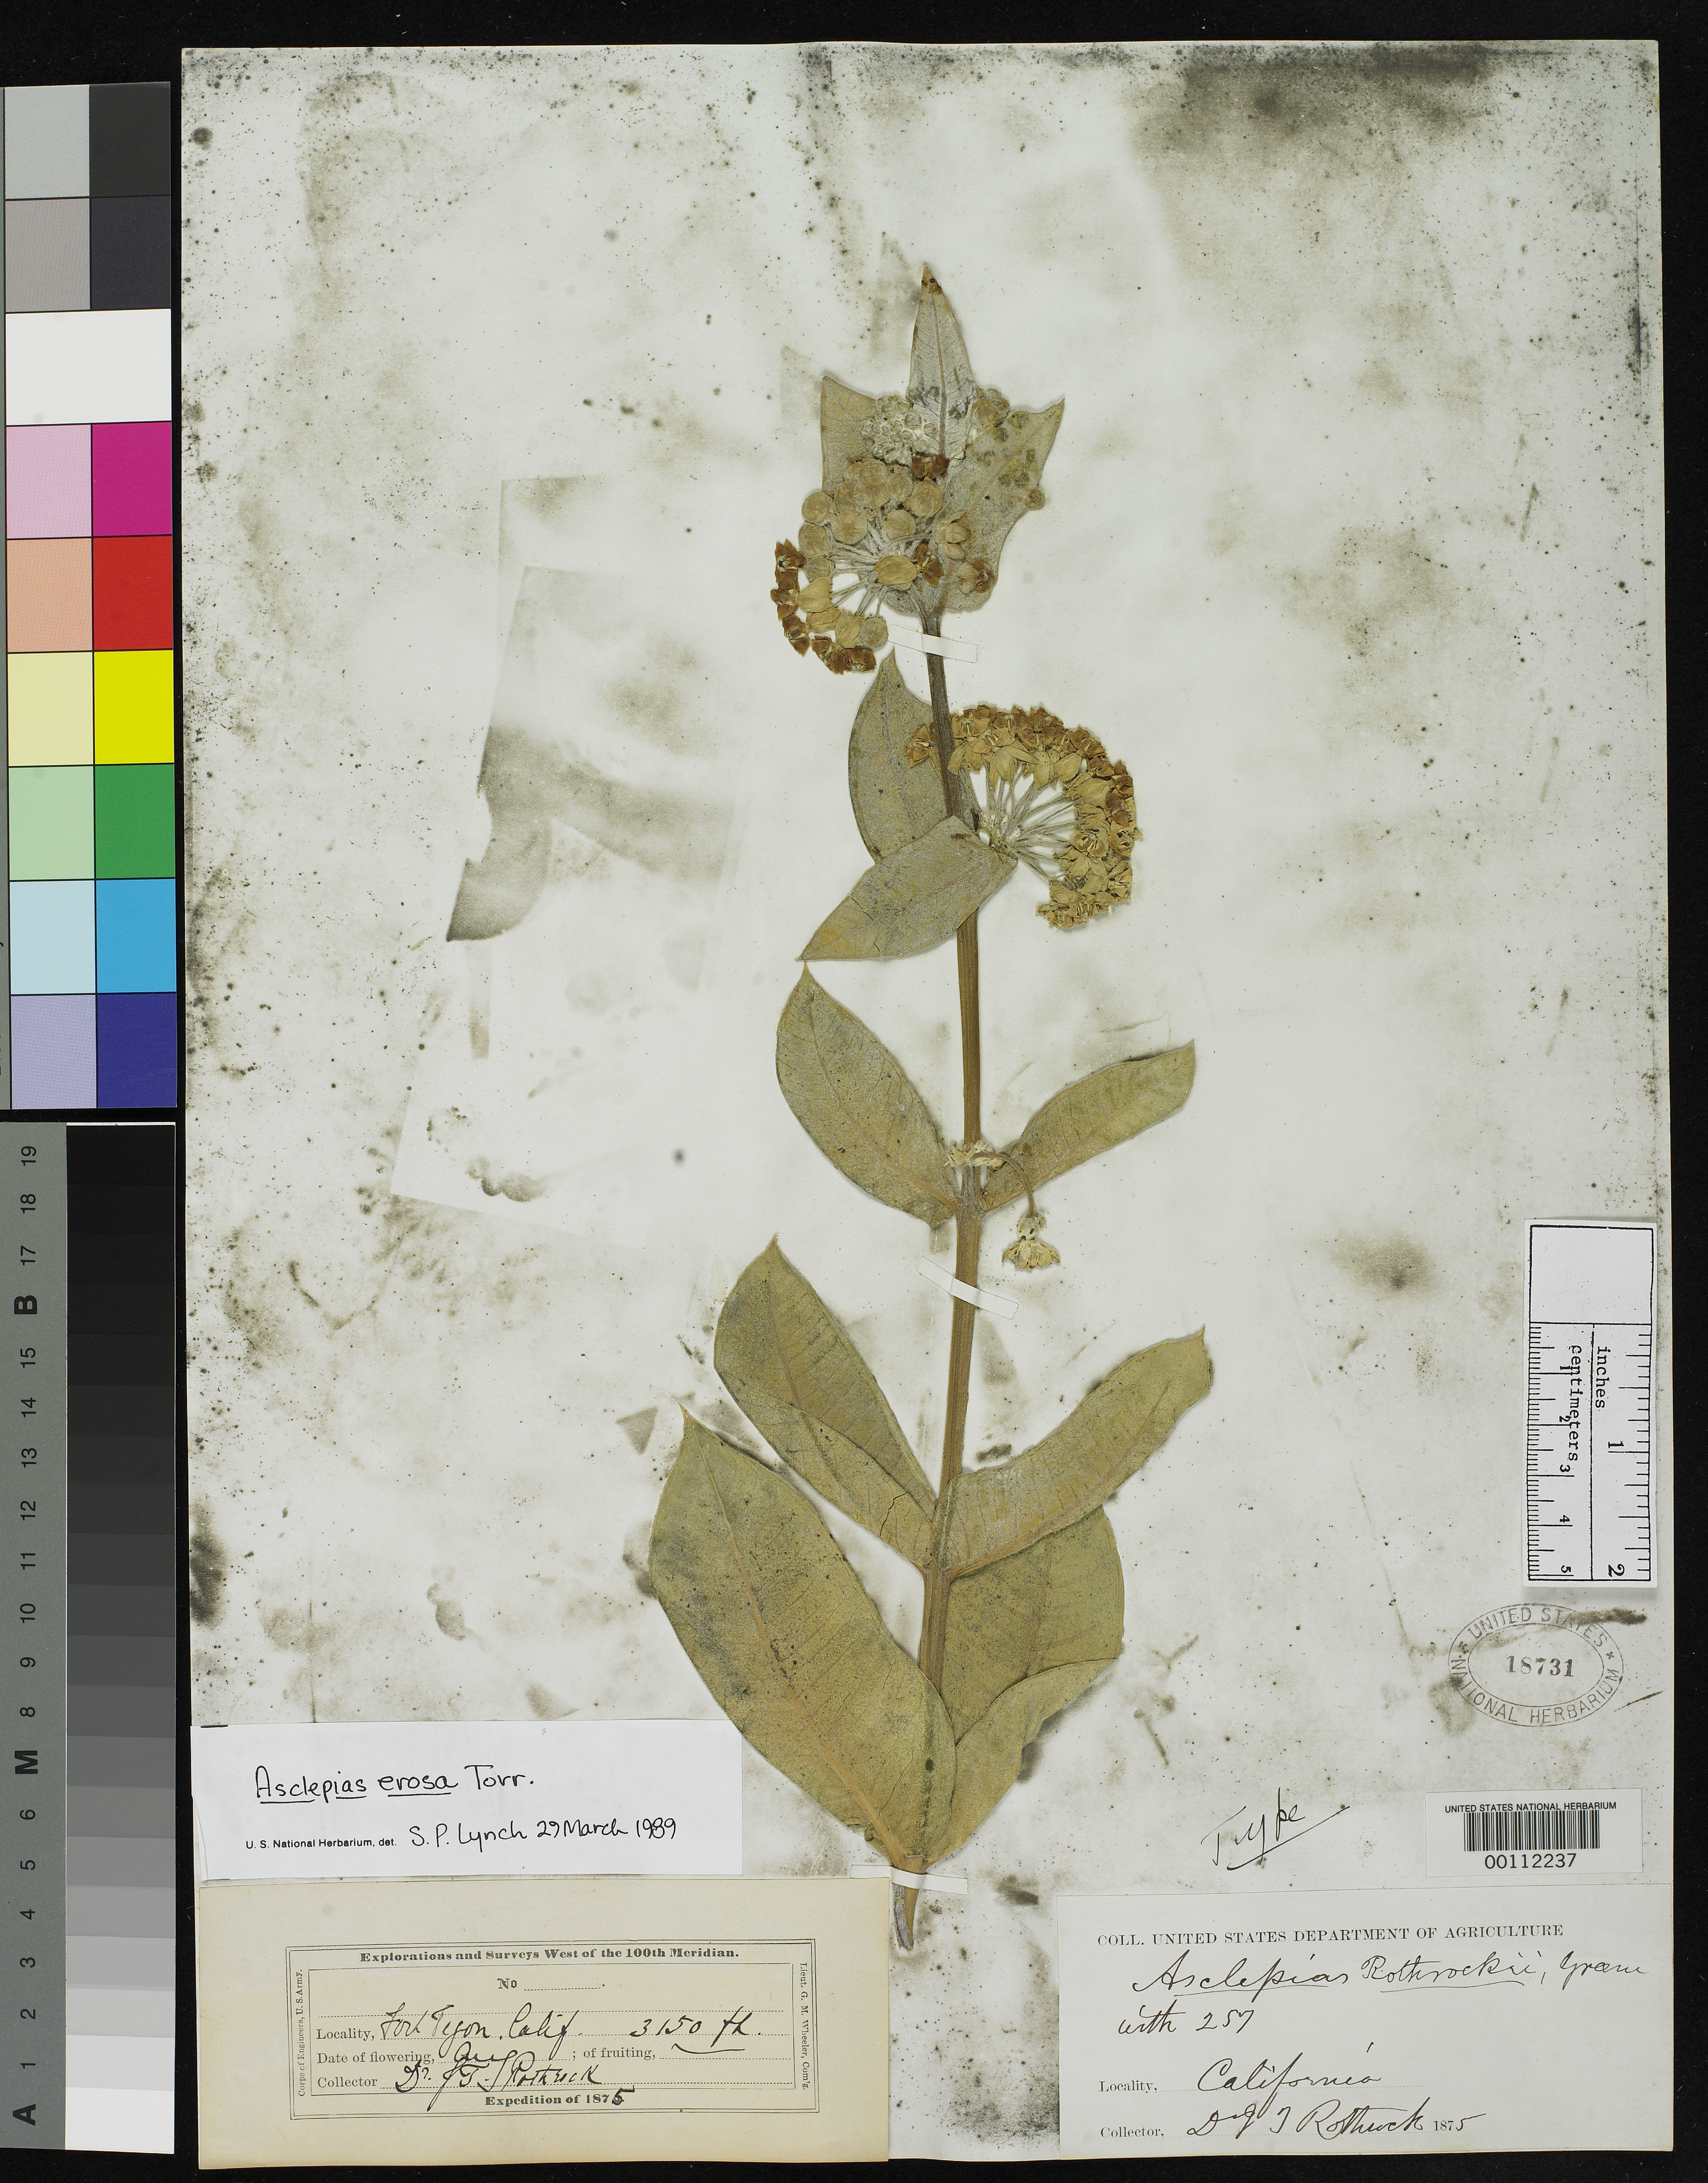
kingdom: Plantae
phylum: Tracheophyta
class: Magnoliopsida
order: Gentianales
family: Apocynaceae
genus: Asclepias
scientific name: Asclepias rothrockii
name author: Greene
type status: Holotype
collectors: J. T. Rothrock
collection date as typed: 1875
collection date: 1875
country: United States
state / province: California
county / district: Kern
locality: Fort Tejon.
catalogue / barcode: US 18731